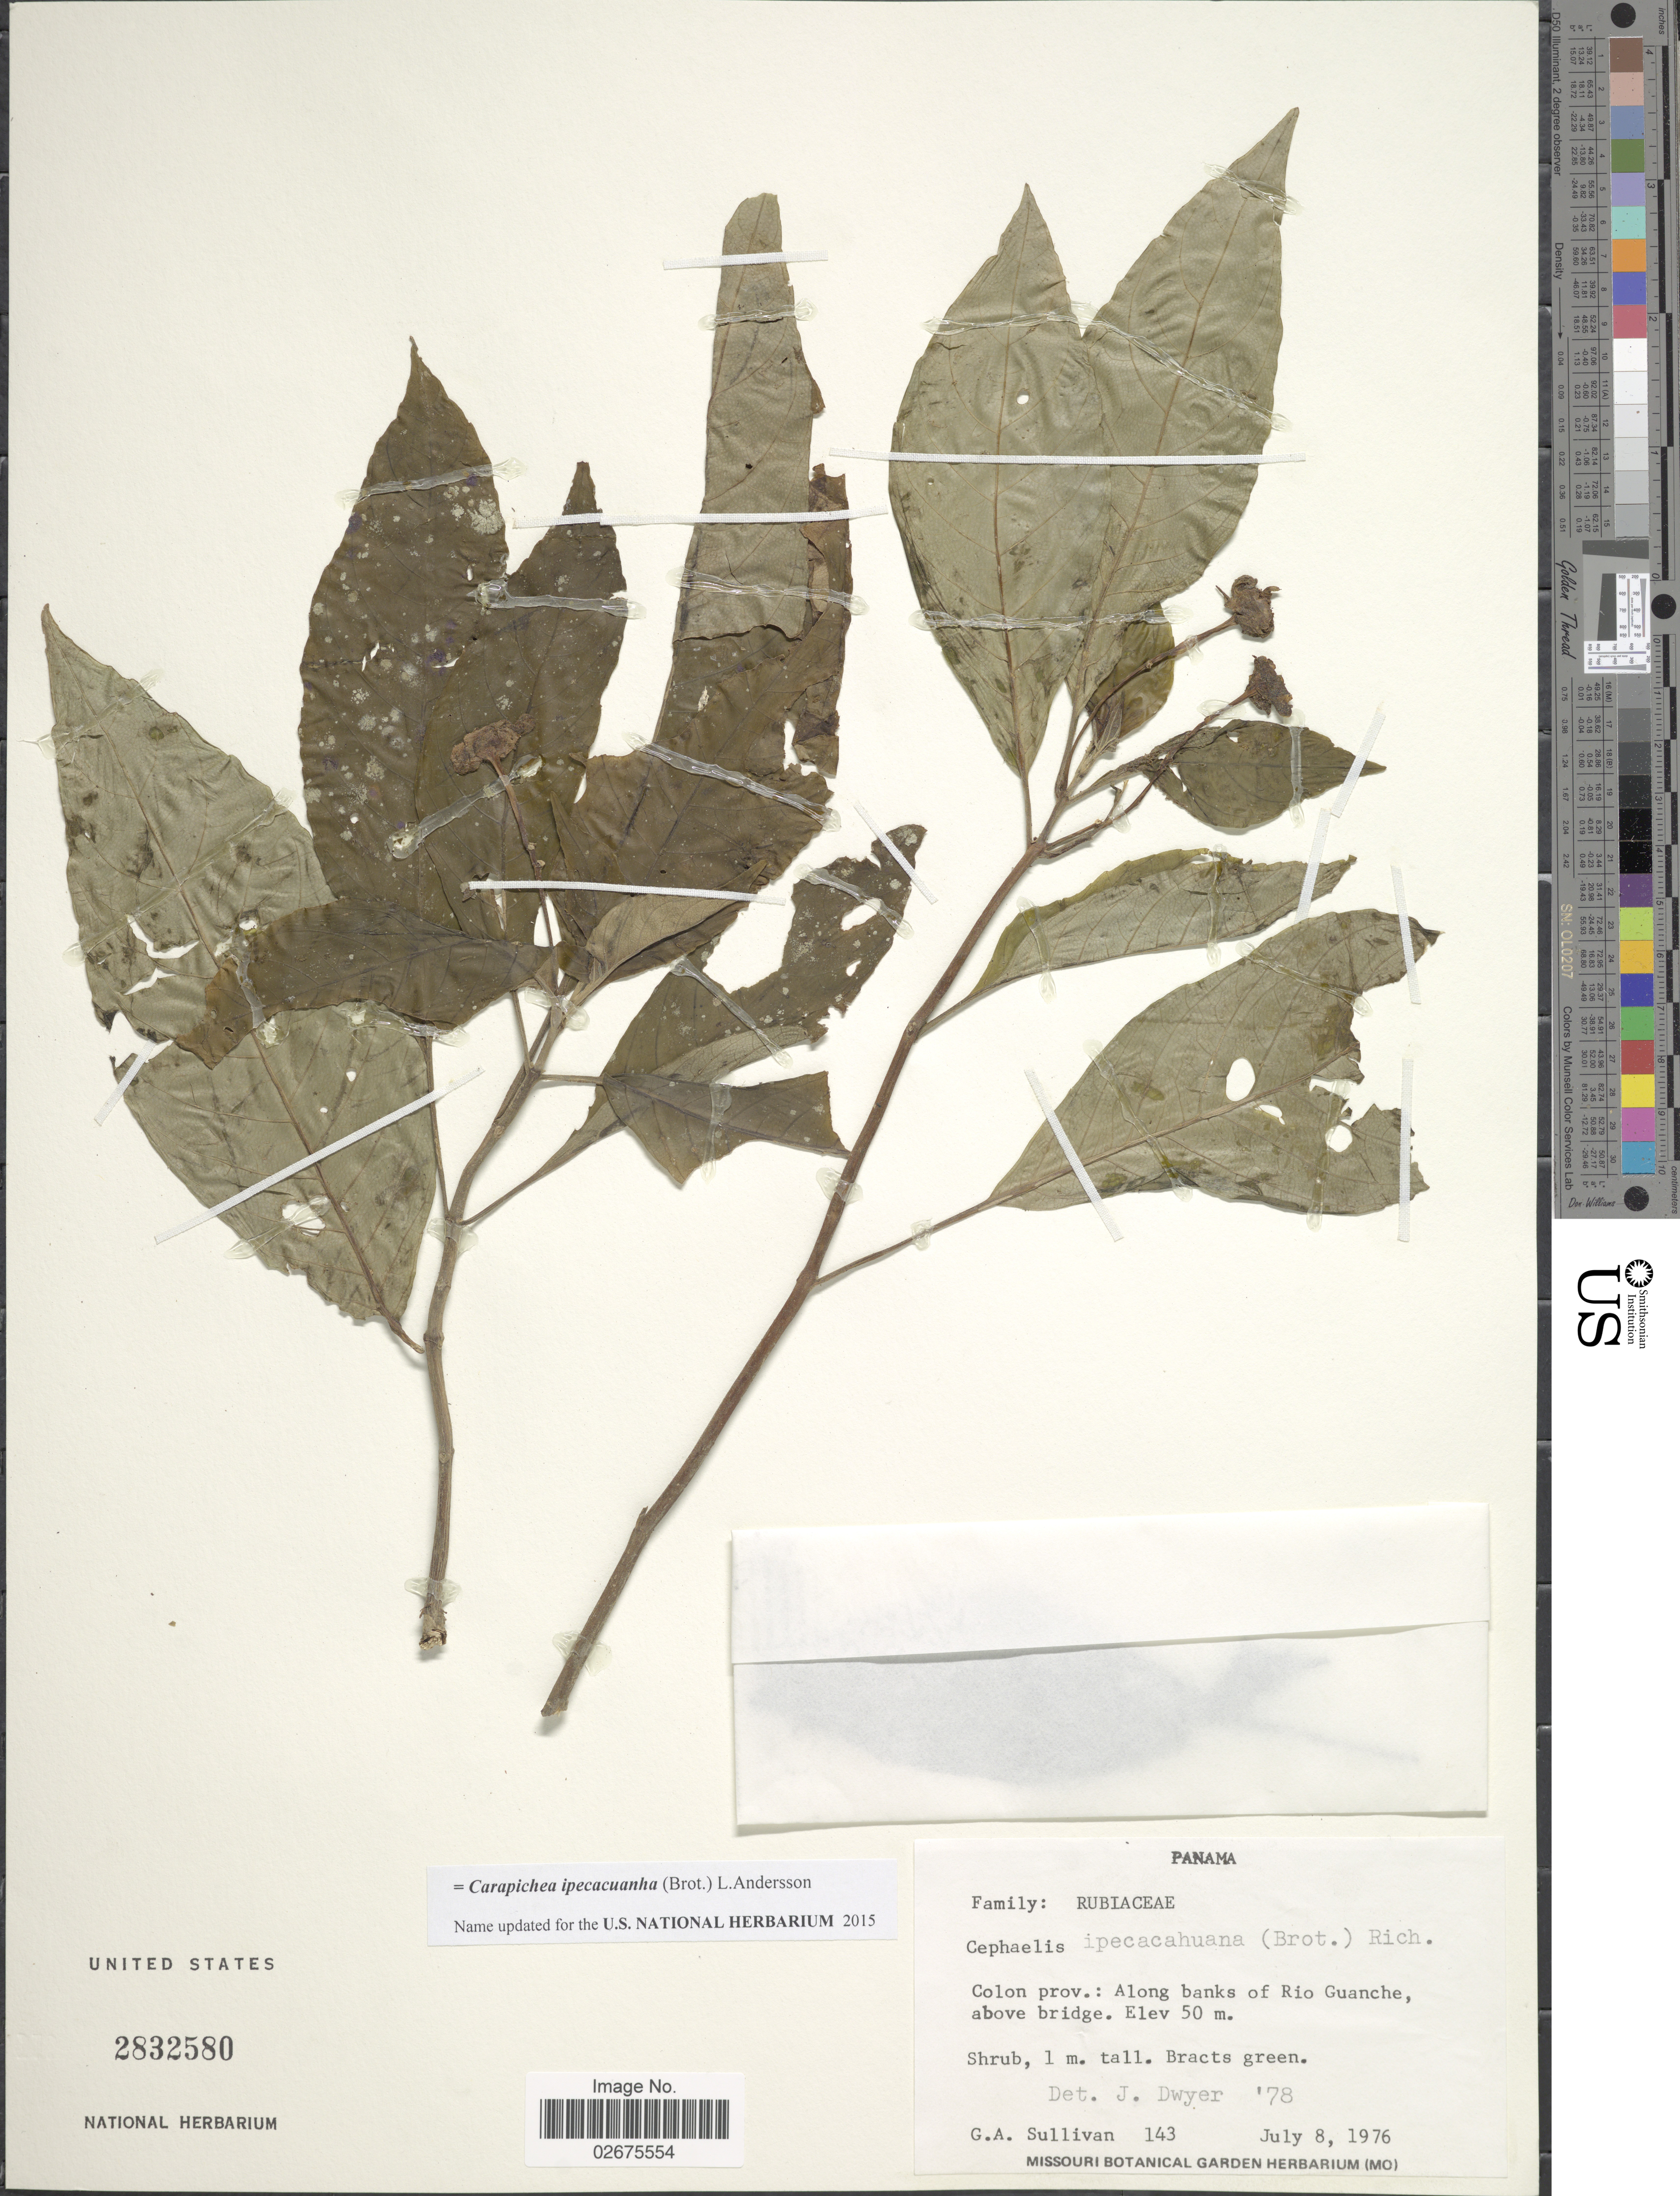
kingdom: Plantae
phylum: Tracheophyta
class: Magnoliopsida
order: Gentianales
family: Rubiaceae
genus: Carapichea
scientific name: Carapichea ipecacuanha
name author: (Brot.) L. Andersson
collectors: G. Sullivan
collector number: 143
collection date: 1976-07-08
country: Ecuador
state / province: Colón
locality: Along banks of Rio Guanche above bridge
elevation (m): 50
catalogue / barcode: US 2832580